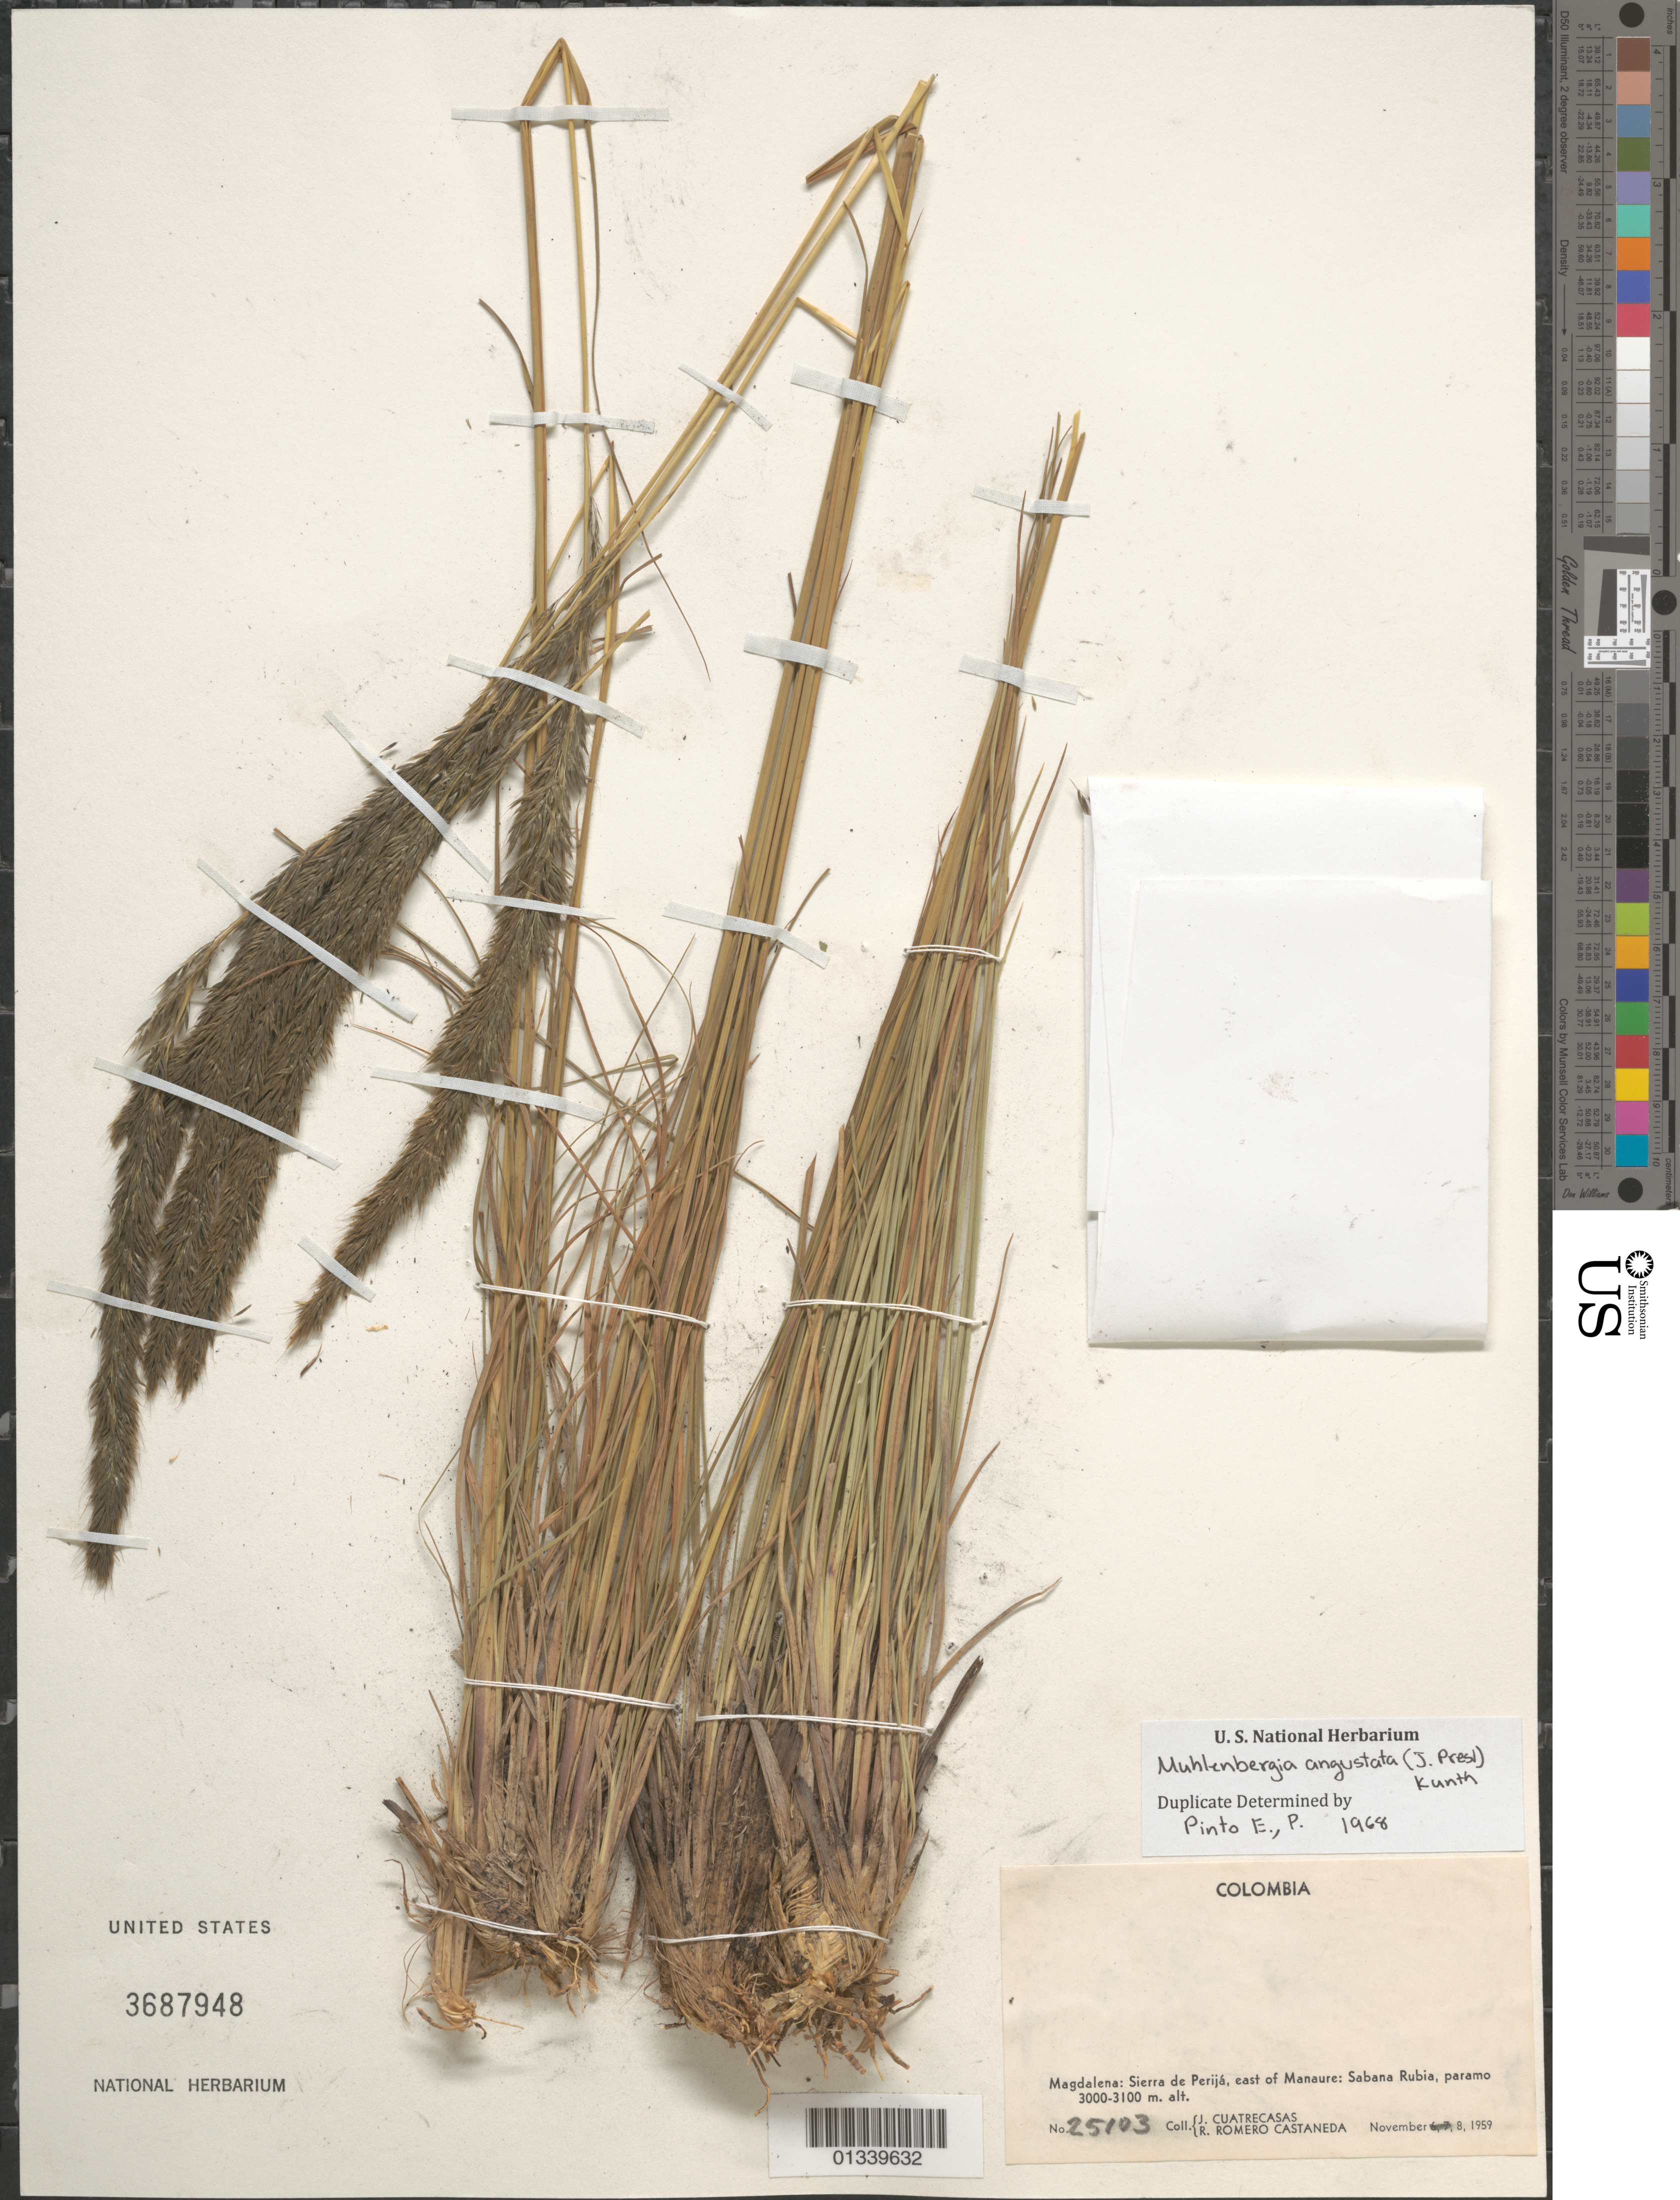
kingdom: Plantae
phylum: Tracheophyta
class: Liliopsida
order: Poales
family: Poaceae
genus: Muhlenbergia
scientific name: Muhlenbergia angustata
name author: (J. Presl) Kunth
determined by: Pinto, G.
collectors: J. Cuatrecasas & R. Romero Castañeda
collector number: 25103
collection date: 1959-11-08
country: Colombia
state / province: Magdalena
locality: Sierra de Perija, east of Manaure: Sabana Rubia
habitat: Paramo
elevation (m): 3000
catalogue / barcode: US 3687948